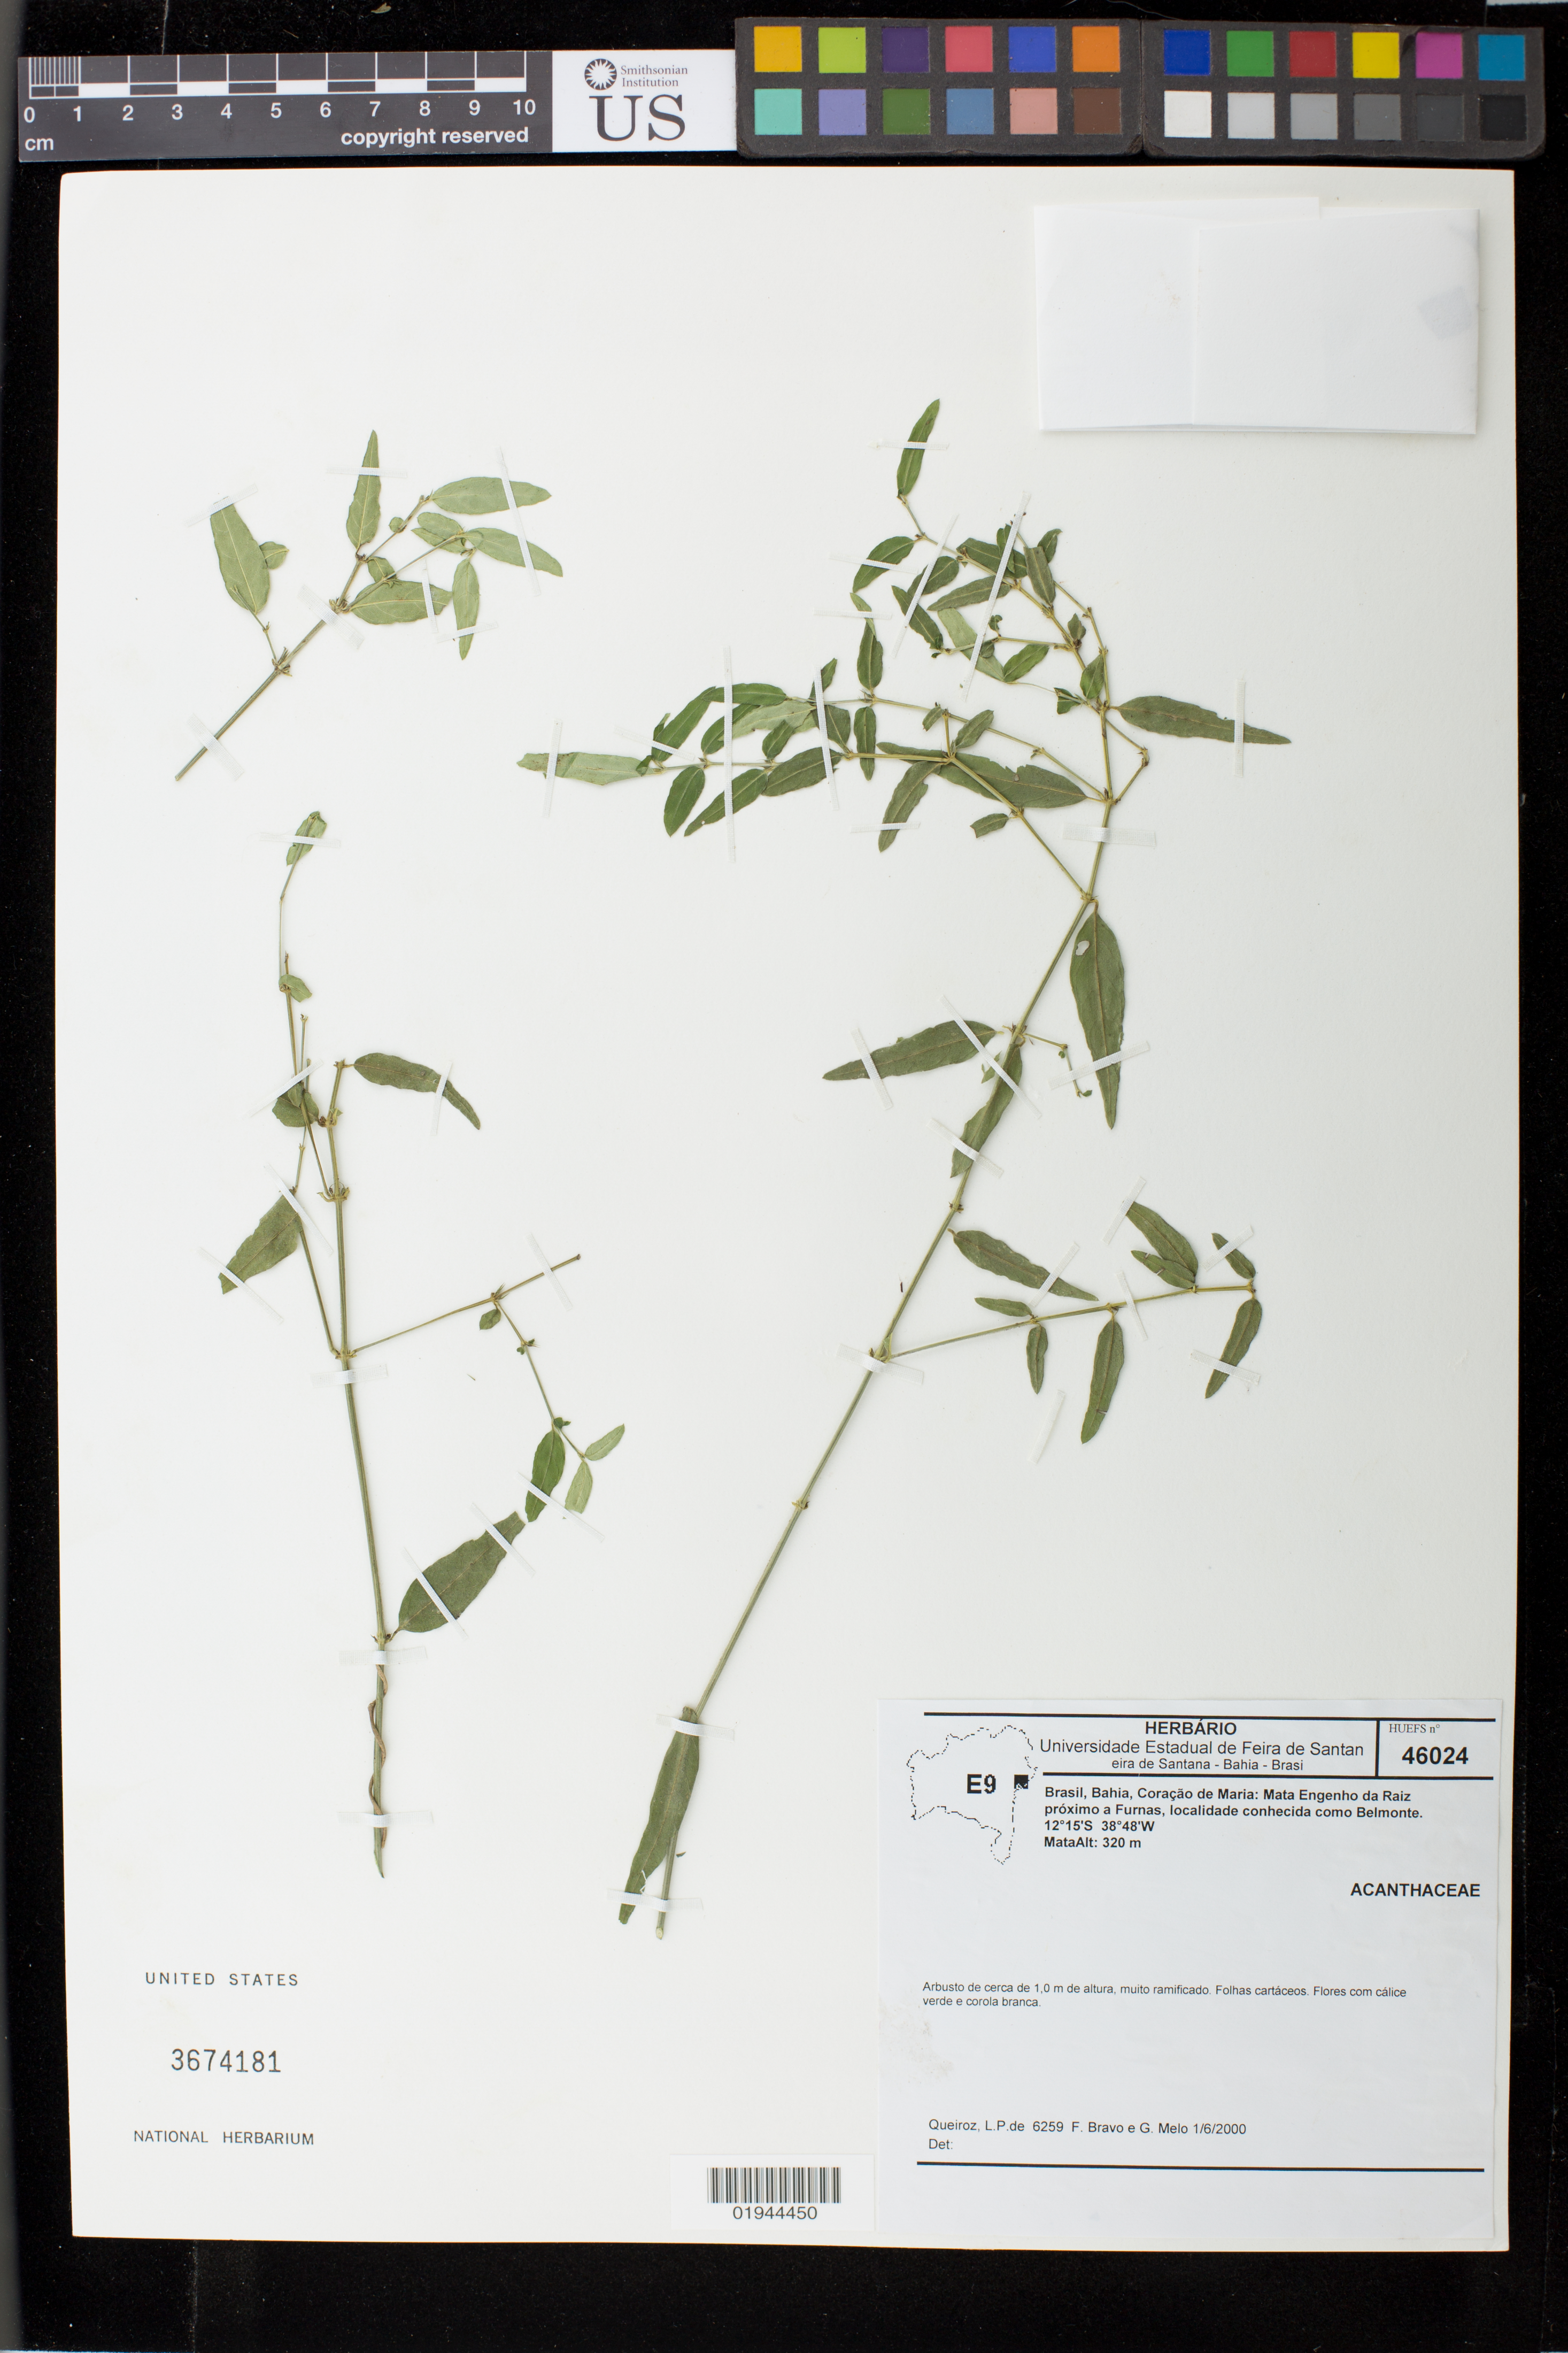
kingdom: Plantae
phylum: Tracheophyta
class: Magnoliopsida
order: Lamiales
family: Acanthaceae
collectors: L. P. Queiroz, F. Bravo & G. Melo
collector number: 6259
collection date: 2000-06-01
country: Brazil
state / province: Bahia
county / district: Coração de Maria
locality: Mata Engenho da Raiz proximo a Furnas, localidade conhecida como Belmonte.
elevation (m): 320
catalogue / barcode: US 3674181